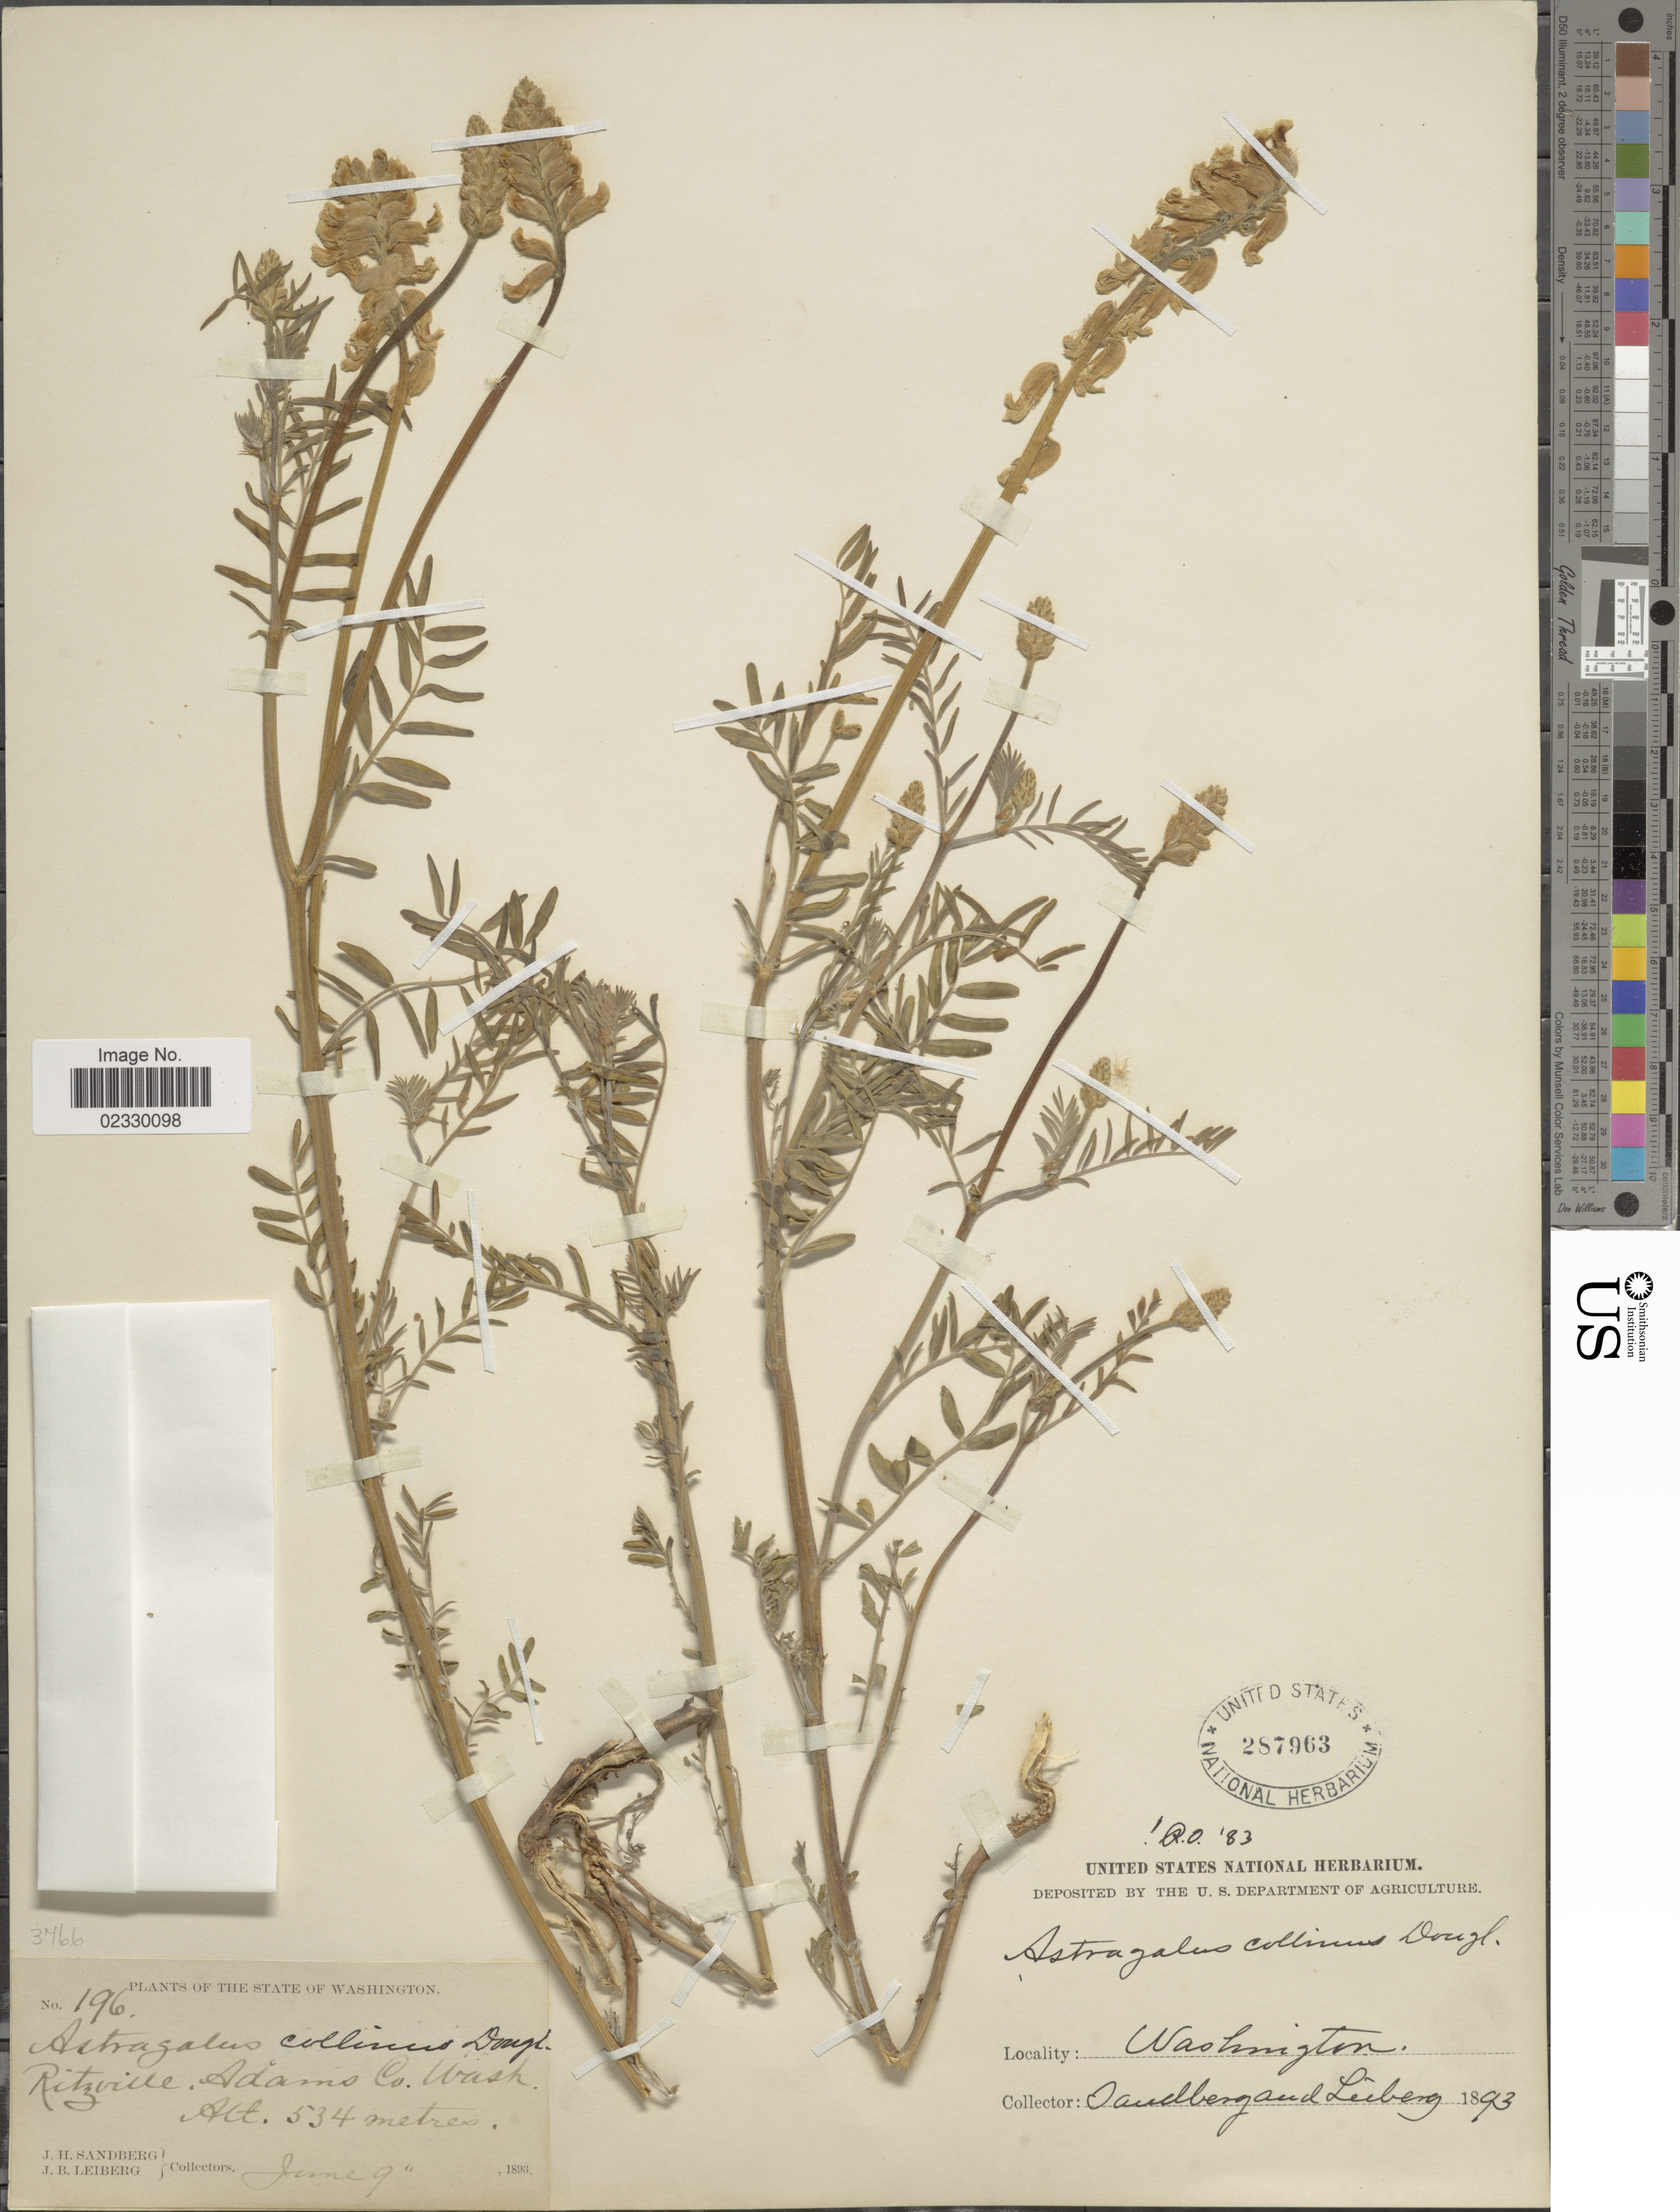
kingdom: Plantae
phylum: Tracheophyta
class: Magnoliopsida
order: Fabales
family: Fabaceae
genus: Astragalus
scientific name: Astragalus collinus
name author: Douglas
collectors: J. H. Sandberg & J. B. Leiberg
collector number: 196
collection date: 1893-06-09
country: United States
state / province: Washington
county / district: Adams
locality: Ritzville, Adams Co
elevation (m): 534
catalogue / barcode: US 287963